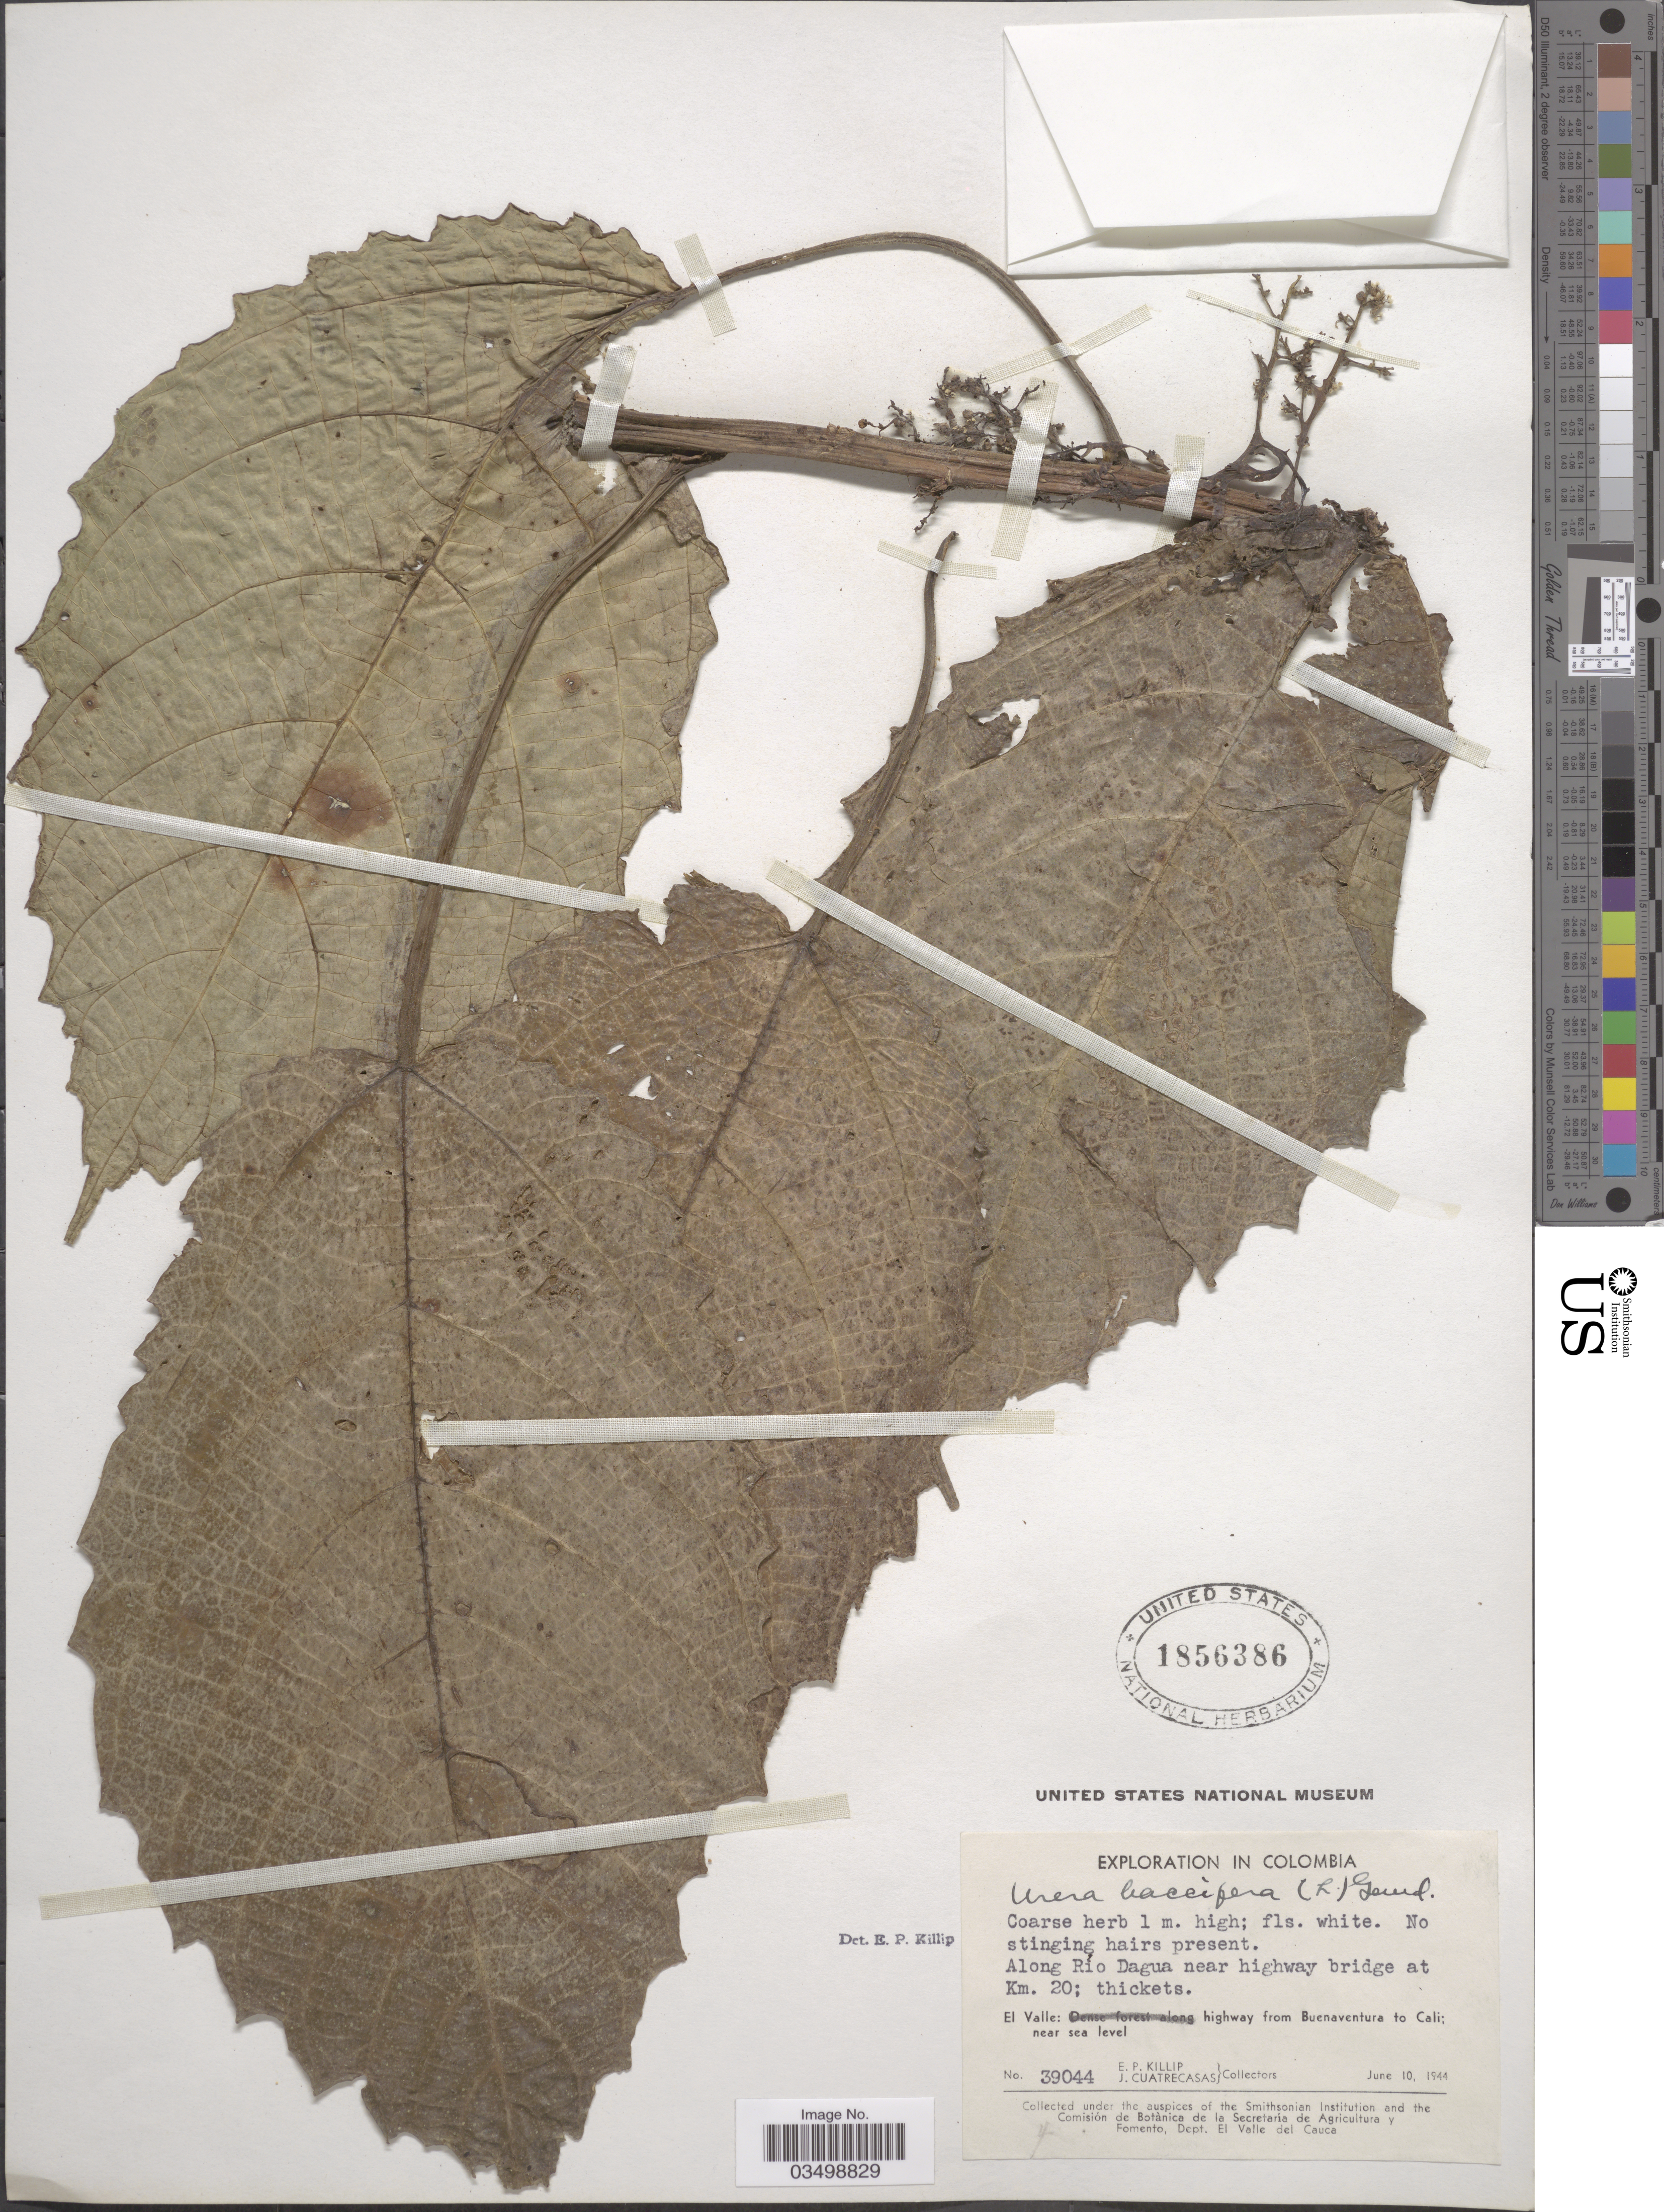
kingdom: Plantae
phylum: Tracheophyta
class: Magnoliopsida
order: Rosales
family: Urticaceae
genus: Urera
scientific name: Urera baccifera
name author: (L.) Gaudich. ex Wedd.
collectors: E. P. Killip & J. Cuatrecasas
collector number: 39044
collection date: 1944-06-10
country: Colombia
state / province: Valle del Cauca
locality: Along Río Dagua near highway bridge at Km. 20. El Valle: highway from Buenaventura to Cali.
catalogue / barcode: US 1856386